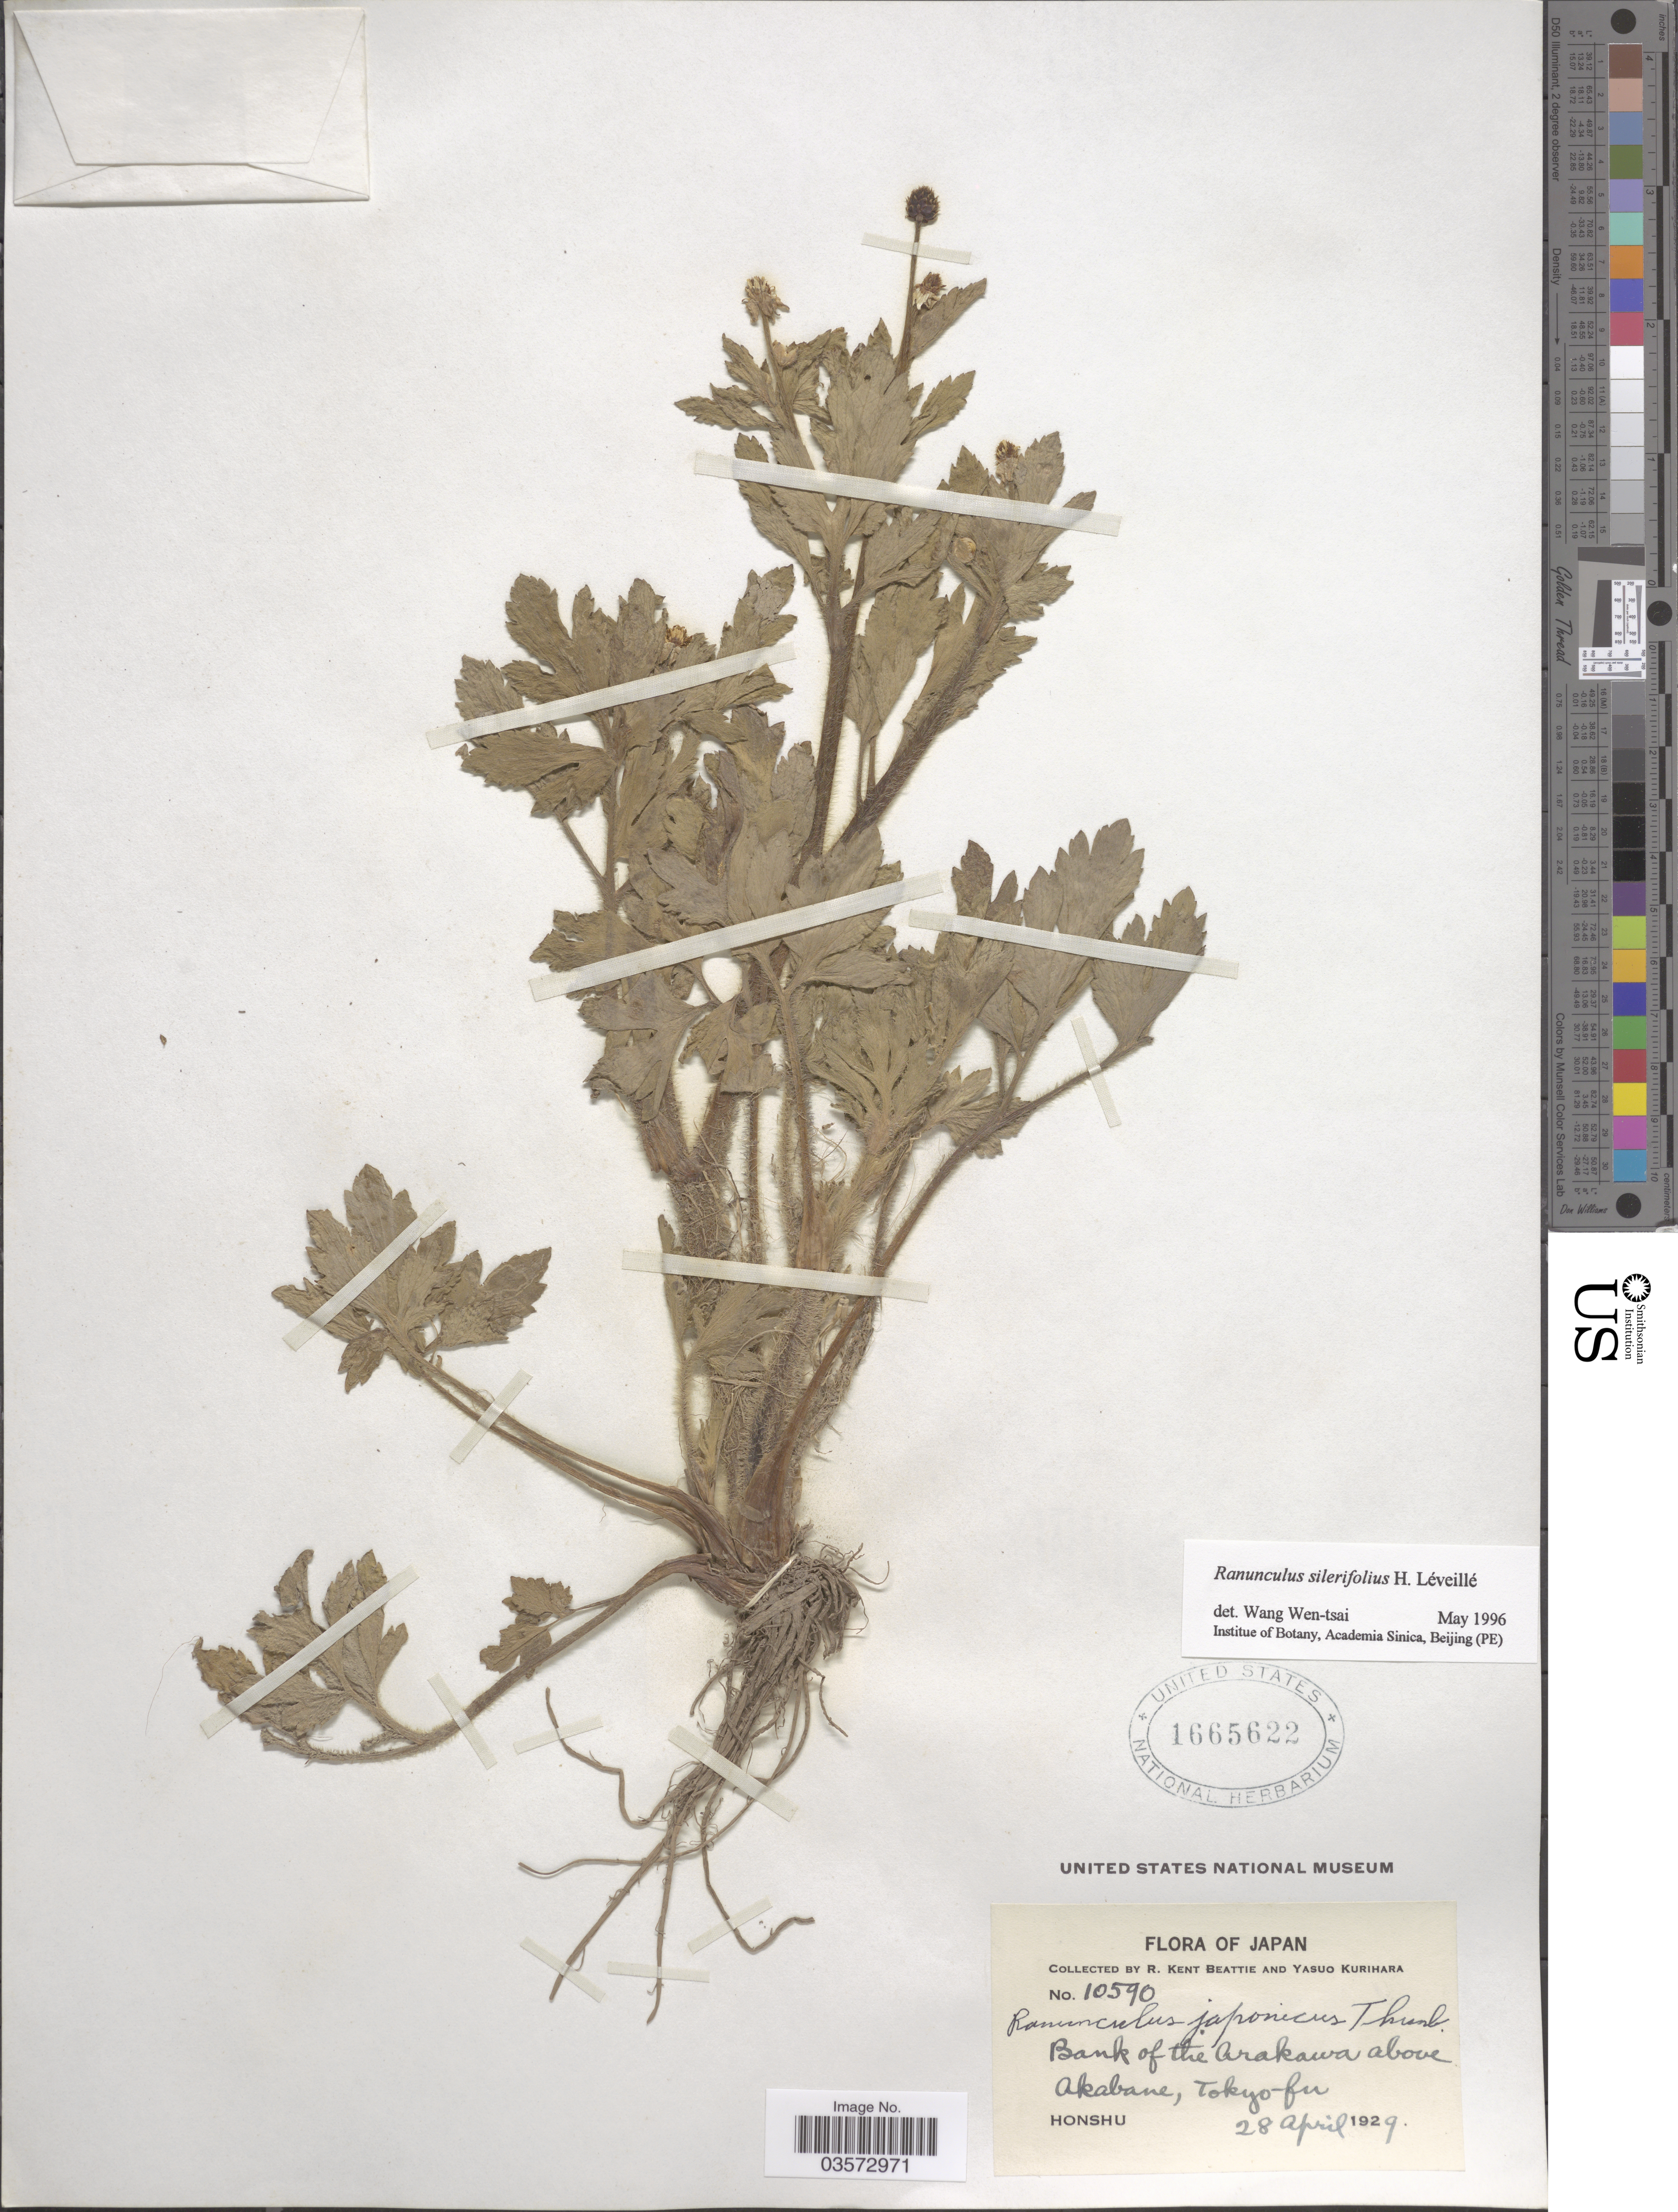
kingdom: Plantae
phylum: Tracheophyta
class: Magnoliopsida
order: Ranunculales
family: Ranunculaceae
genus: Ranunculus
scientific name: Ranunculus silerifolius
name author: H. Lév.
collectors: R. K. Beattie & Y. Kurihara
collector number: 10590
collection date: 1929-04-28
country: Japan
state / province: Tokyo, Federal City of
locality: Bank of the Arakawa above Akabane, Tokyo-fu. Honshu.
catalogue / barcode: US 1665622